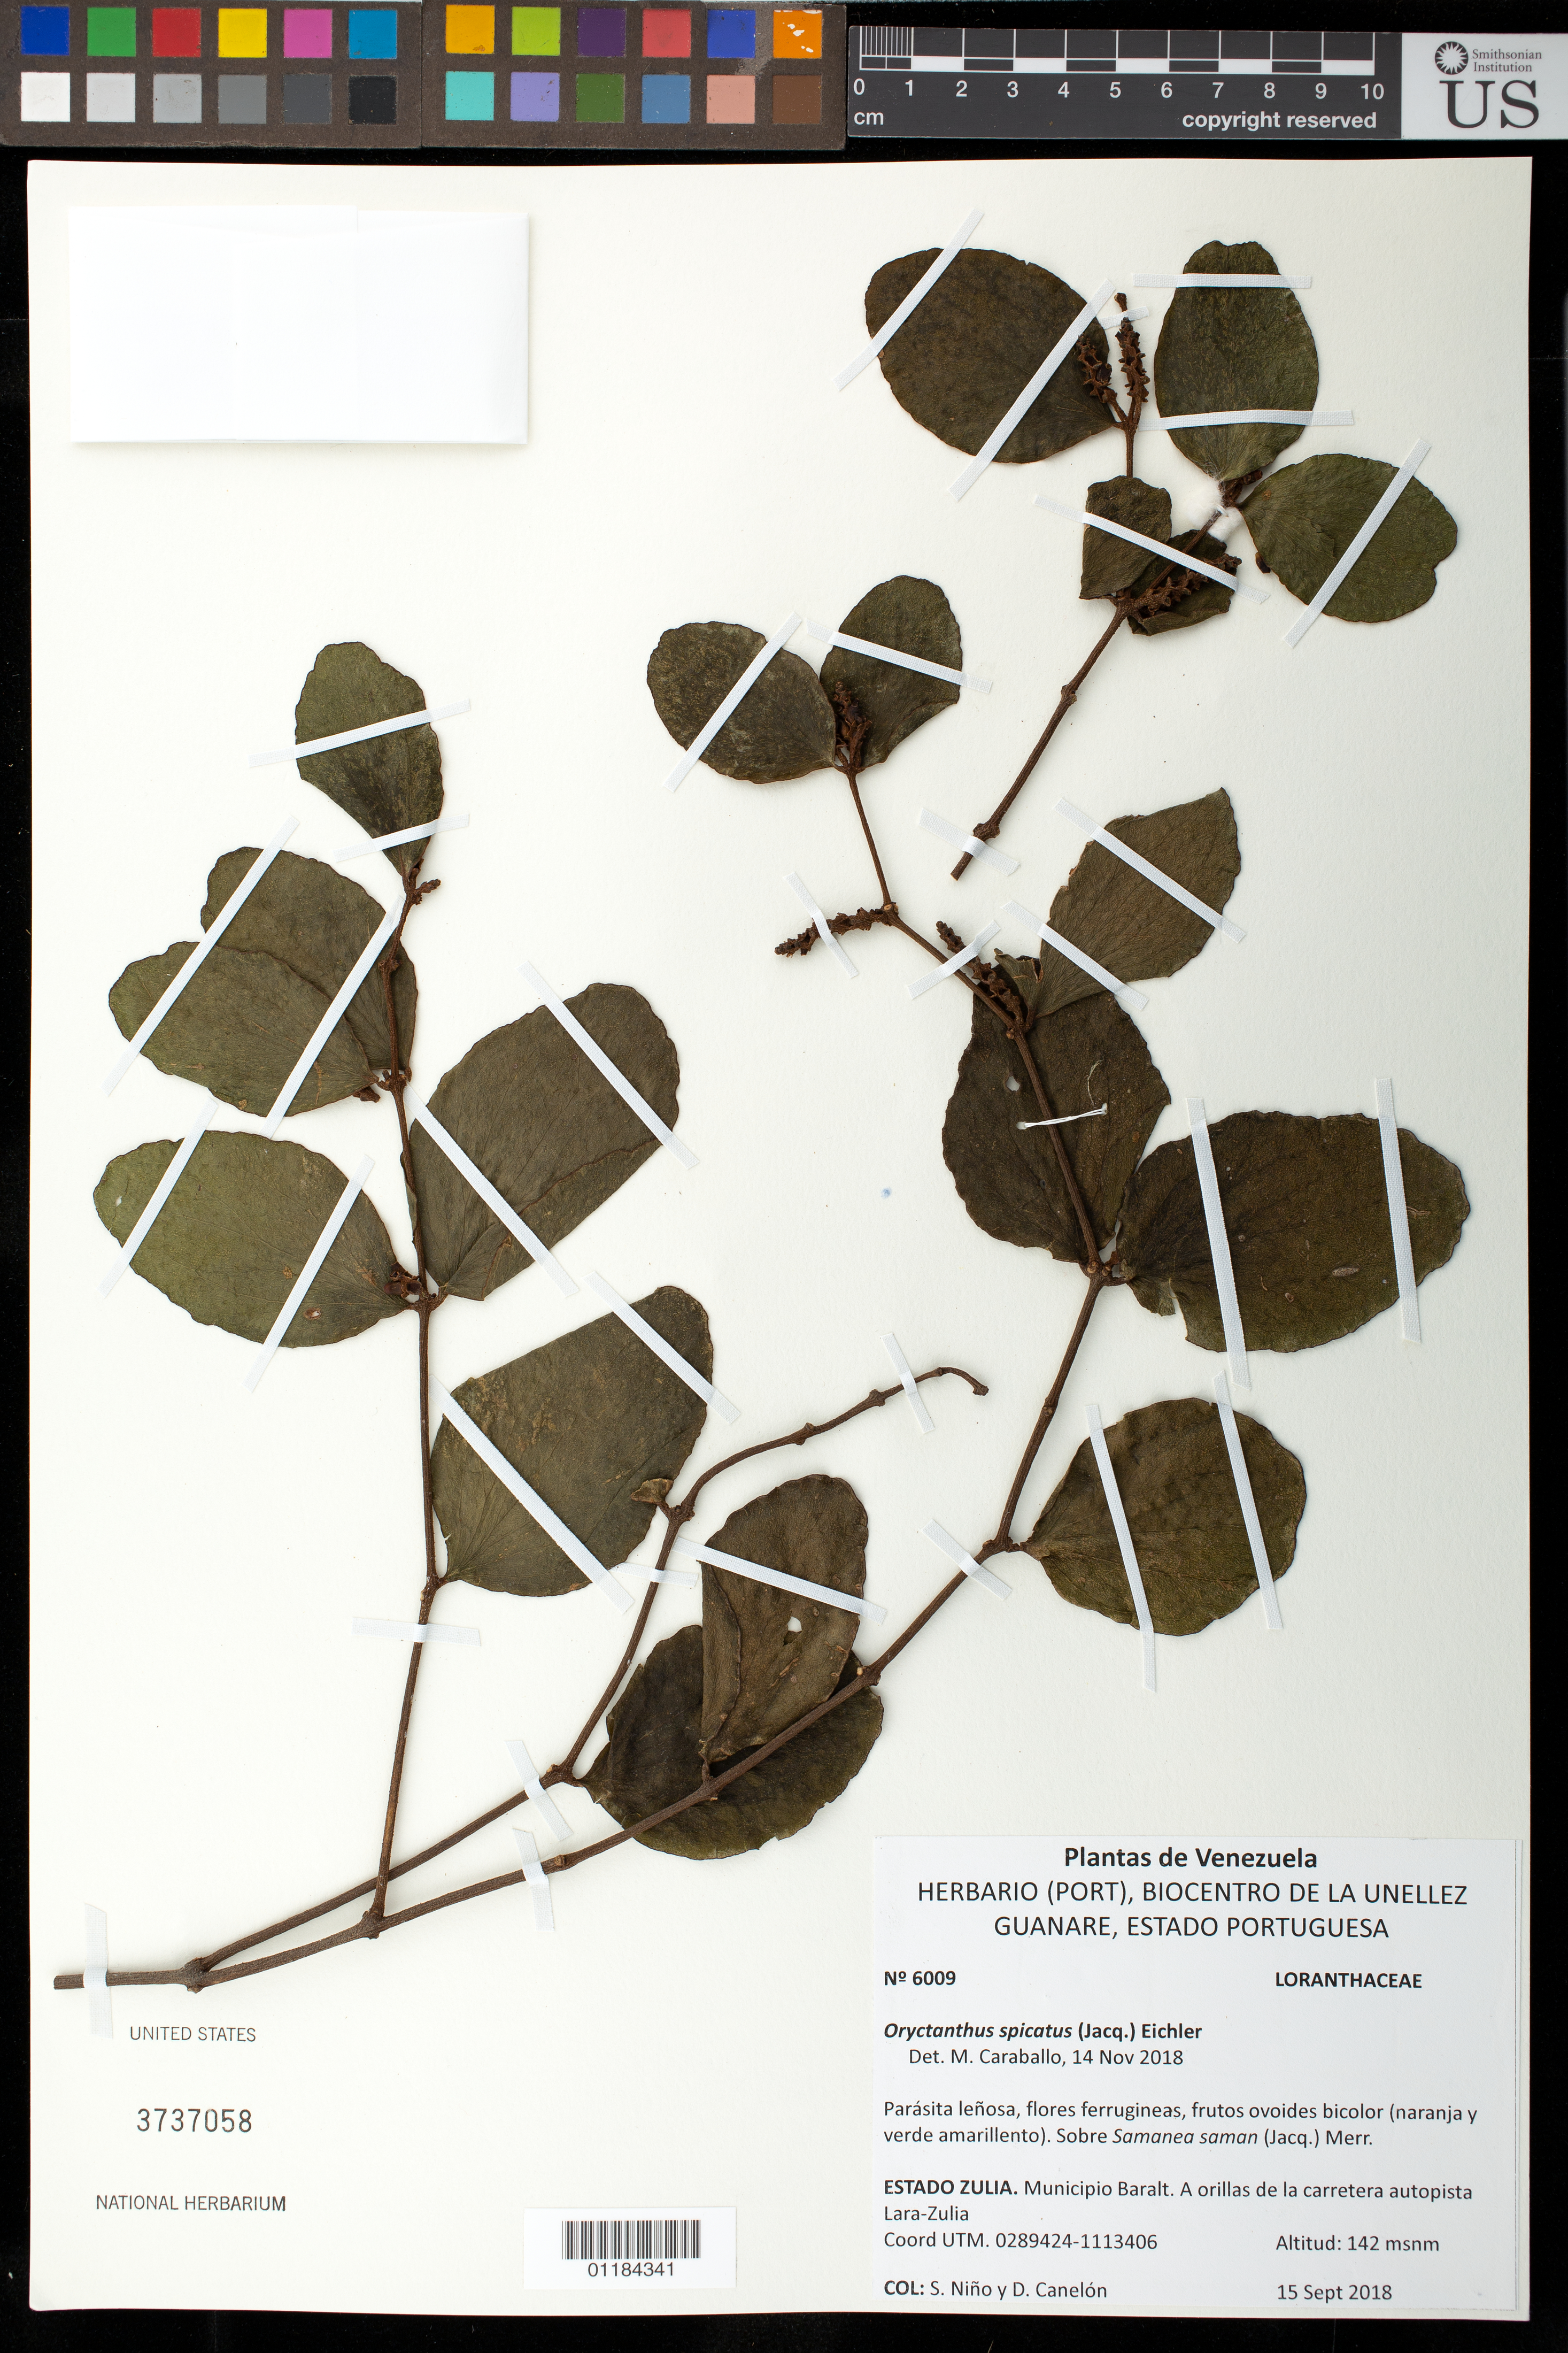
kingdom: Plantae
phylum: Tracheophyta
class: Magnoliopsida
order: Santalales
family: Loranthaceae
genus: Oryctanthus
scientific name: Oryctanthus spicatus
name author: (Jacq.) Eichler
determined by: Caraballo-Ortiz, Marcos A., (MISS), University of Mississippi (UNITED STATES)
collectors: S. M. Niño & D. Canelón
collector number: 6009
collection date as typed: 15 Sep 2018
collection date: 2018-09-15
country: Venezuela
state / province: Zulia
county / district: Baralt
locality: Orillas de la carretera autopista Lara-Zulia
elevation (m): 142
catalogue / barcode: US 3737058